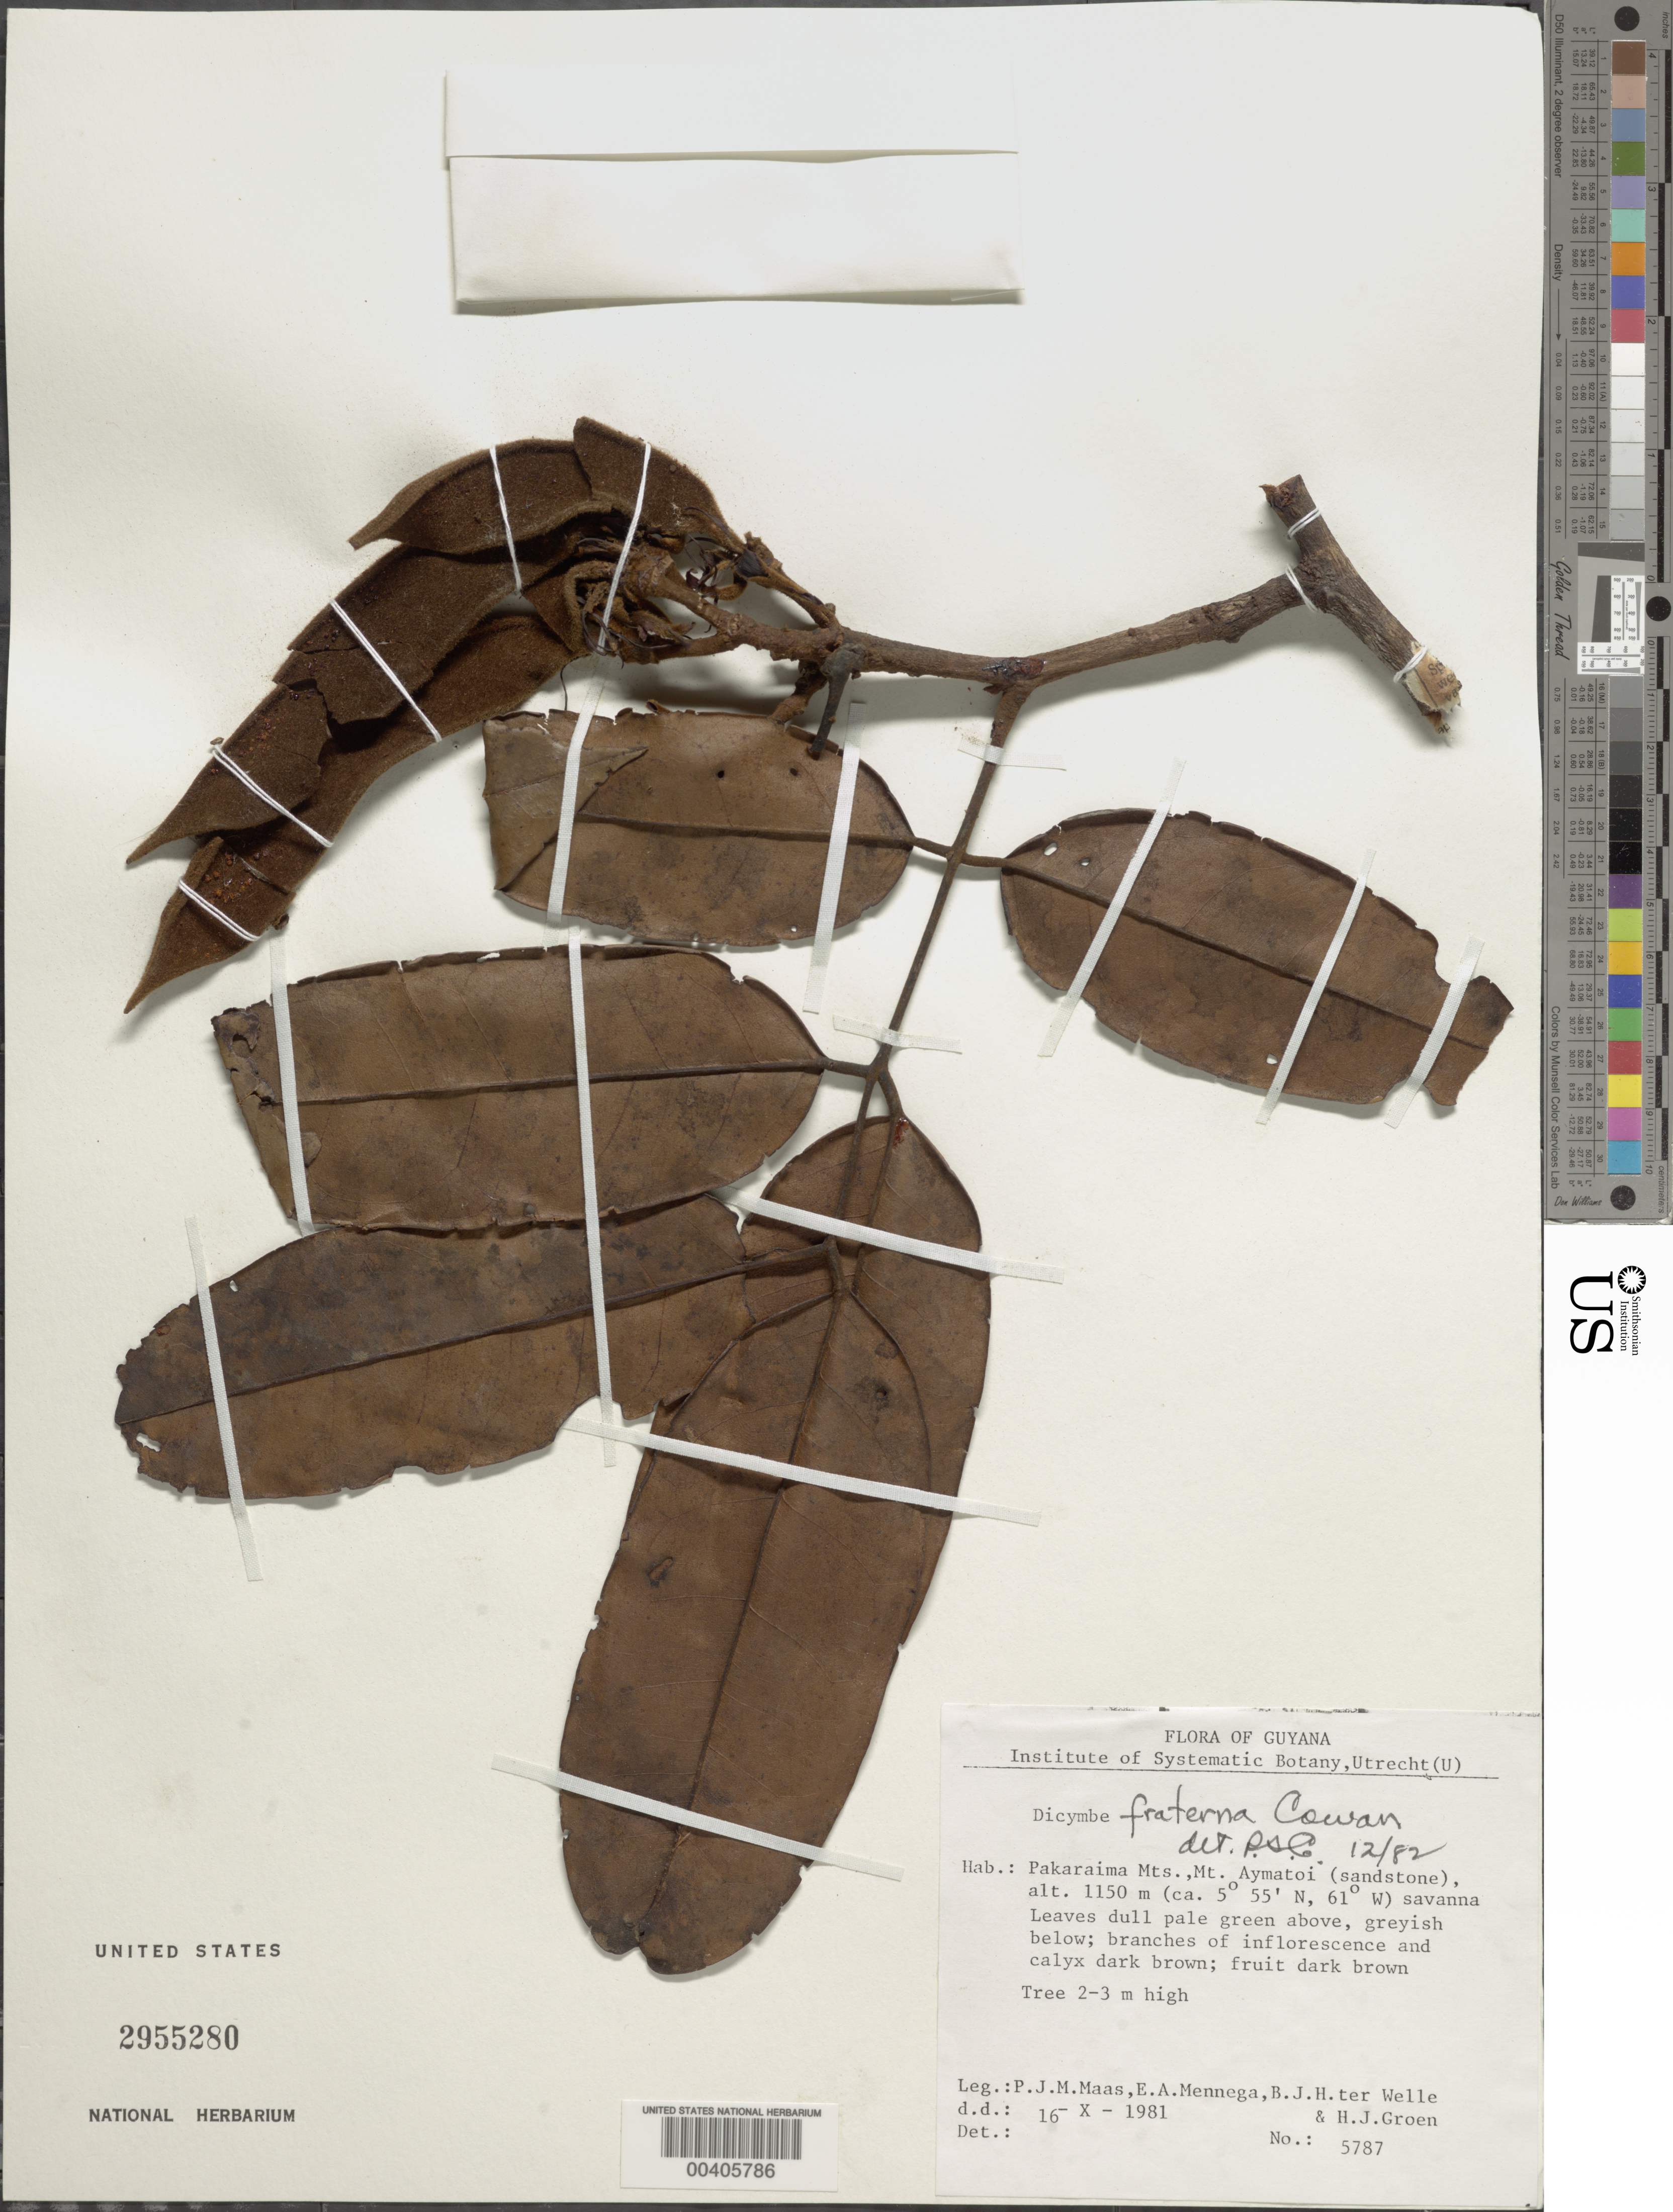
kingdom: Plantae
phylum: Tracheophyta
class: Magnoliopsida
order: Fabales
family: Fabaceae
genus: Dicymbe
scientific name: Dicymbe fraterna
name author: R.S. Cowan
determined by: Cowan, R. S.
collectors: P. Maas, E. A. Mennega, B. Welle & H. Groen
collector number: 5787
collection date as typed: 16 Oct 1981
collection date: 1981-10-16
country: Guyana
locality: Pakaraima mts., mt. aymatoi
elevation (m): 1150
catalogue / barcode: US 2955280